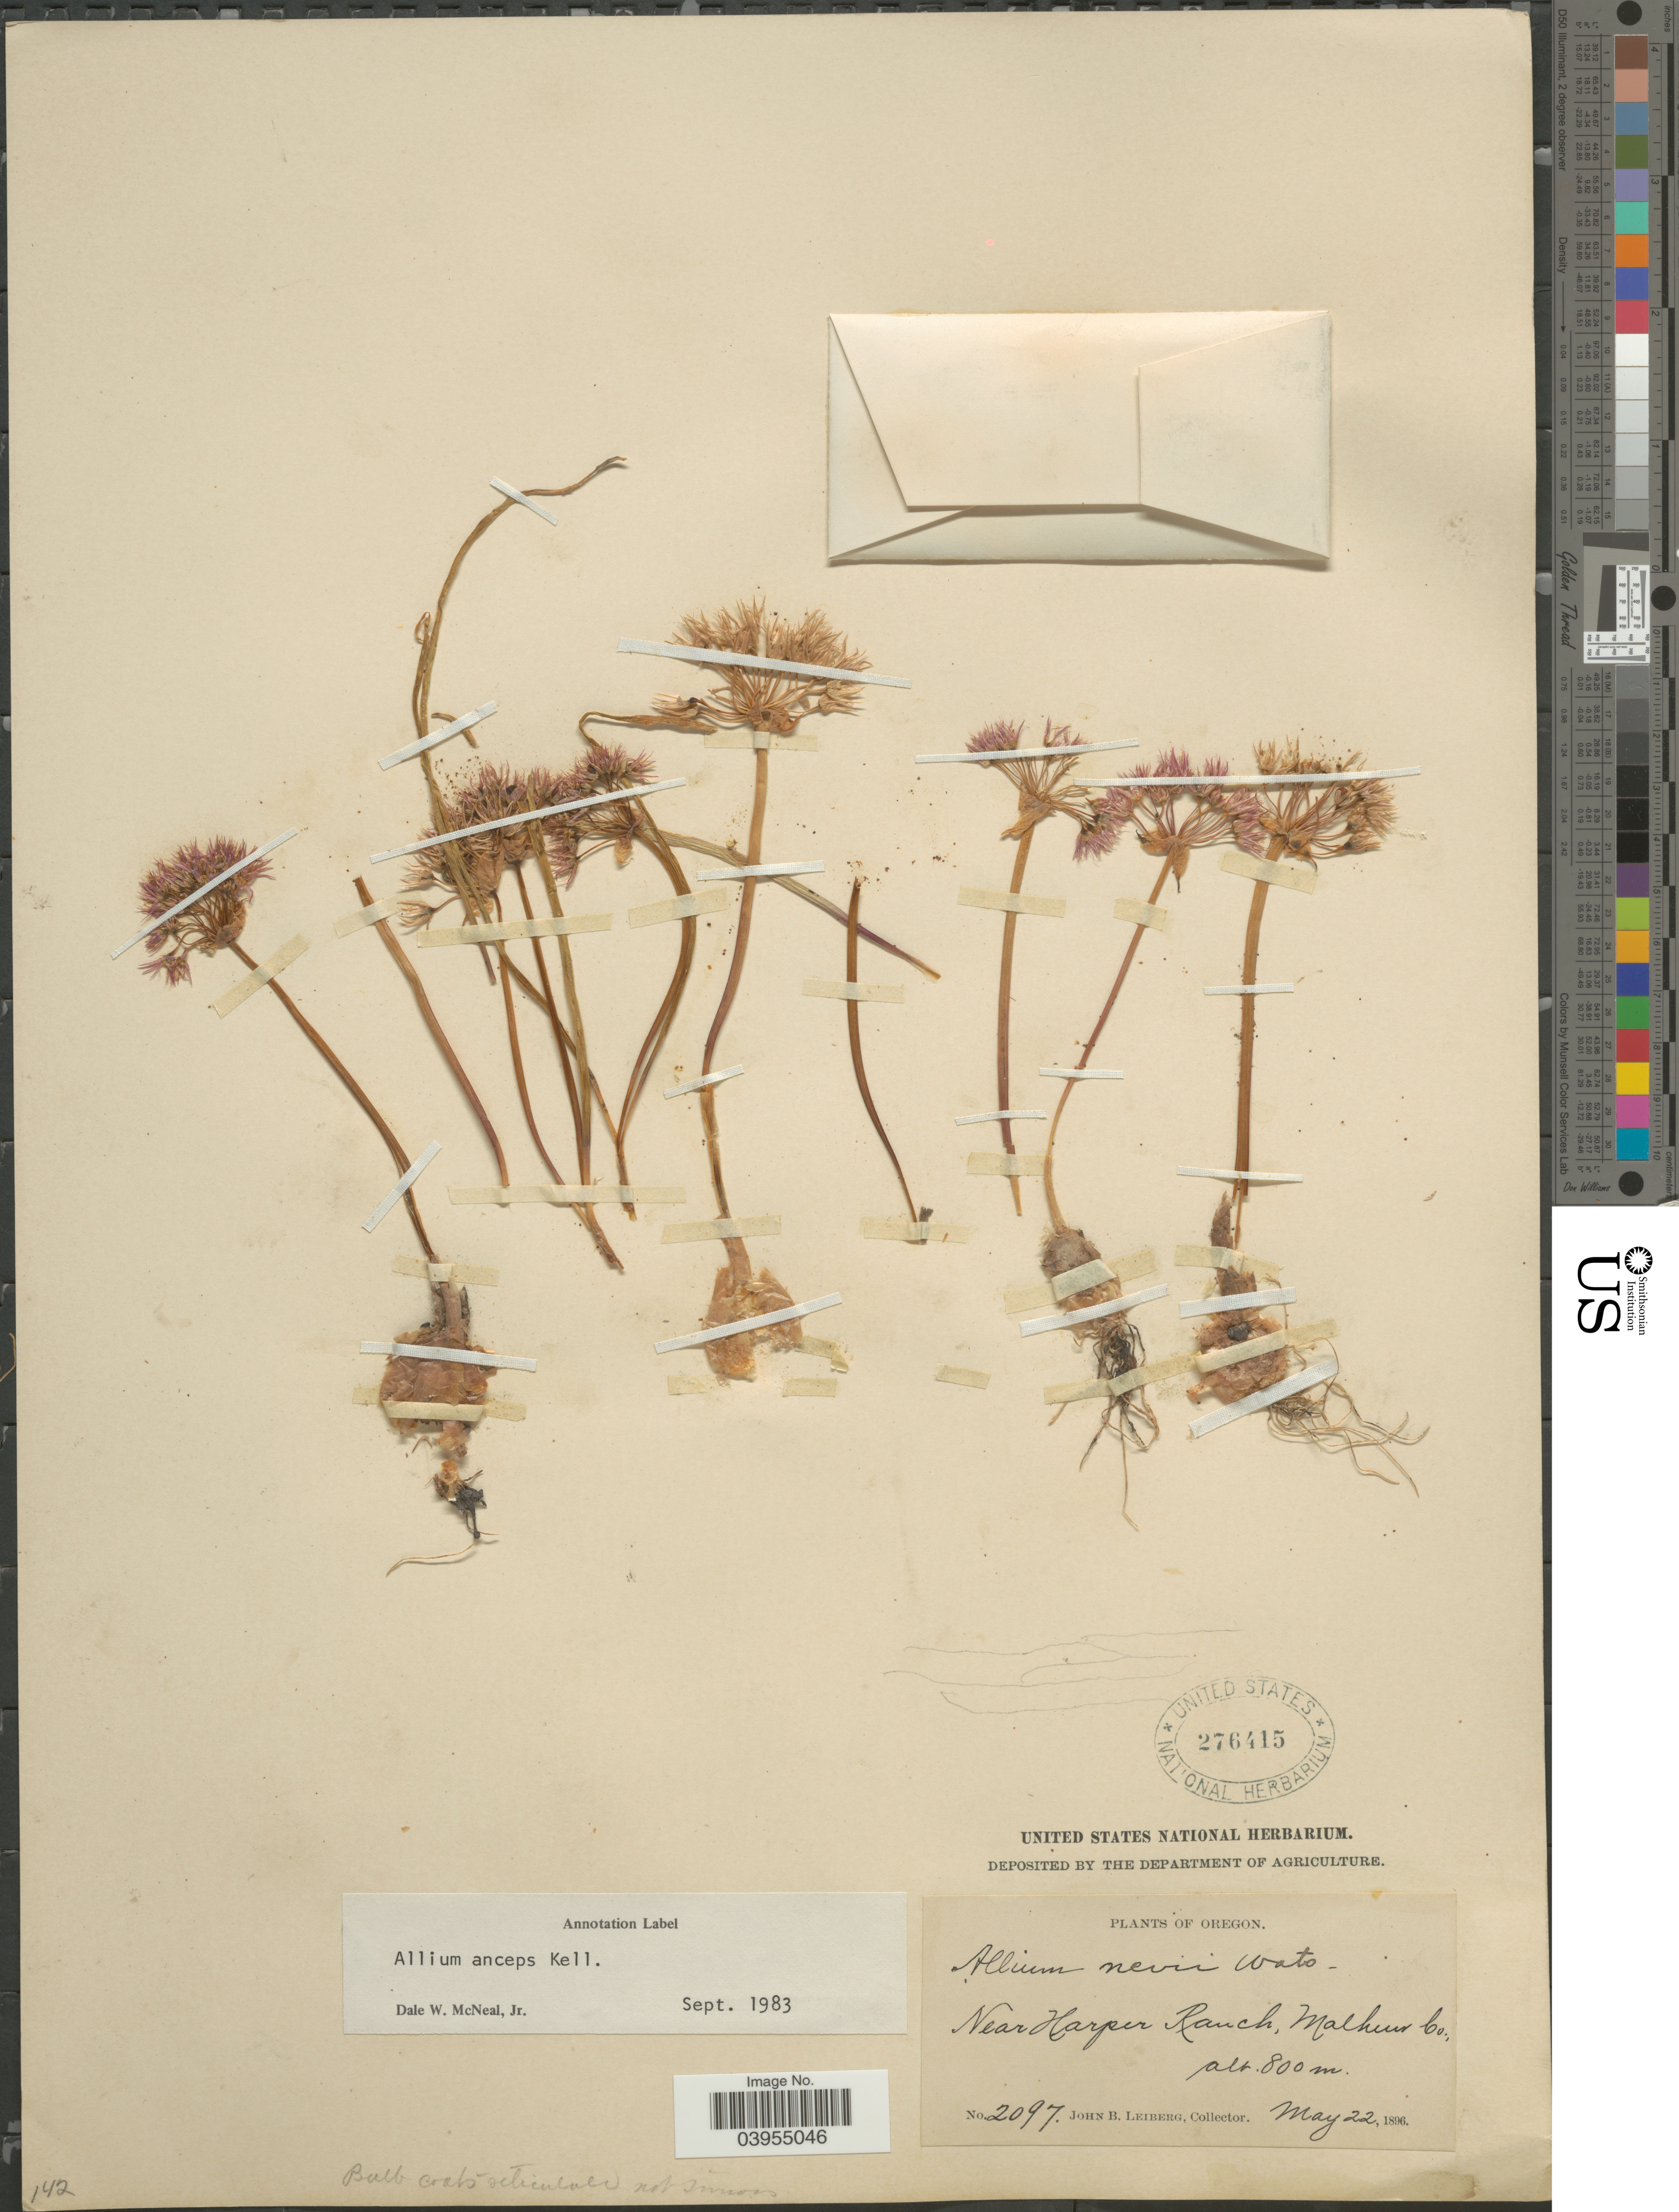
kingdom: Plantae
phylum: Tracheophyta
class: Liliopsida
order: Asparagales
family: Amaryllidaceae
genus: Allium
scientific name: Allium anceps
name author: Kellogg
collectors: J. B. Leiberg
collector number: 2097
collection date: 1896-05-22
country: United States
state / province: Oregon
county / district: Malheur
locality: Near Harper Ranch, Malheur Co.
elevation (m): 800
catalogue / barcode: US 276415